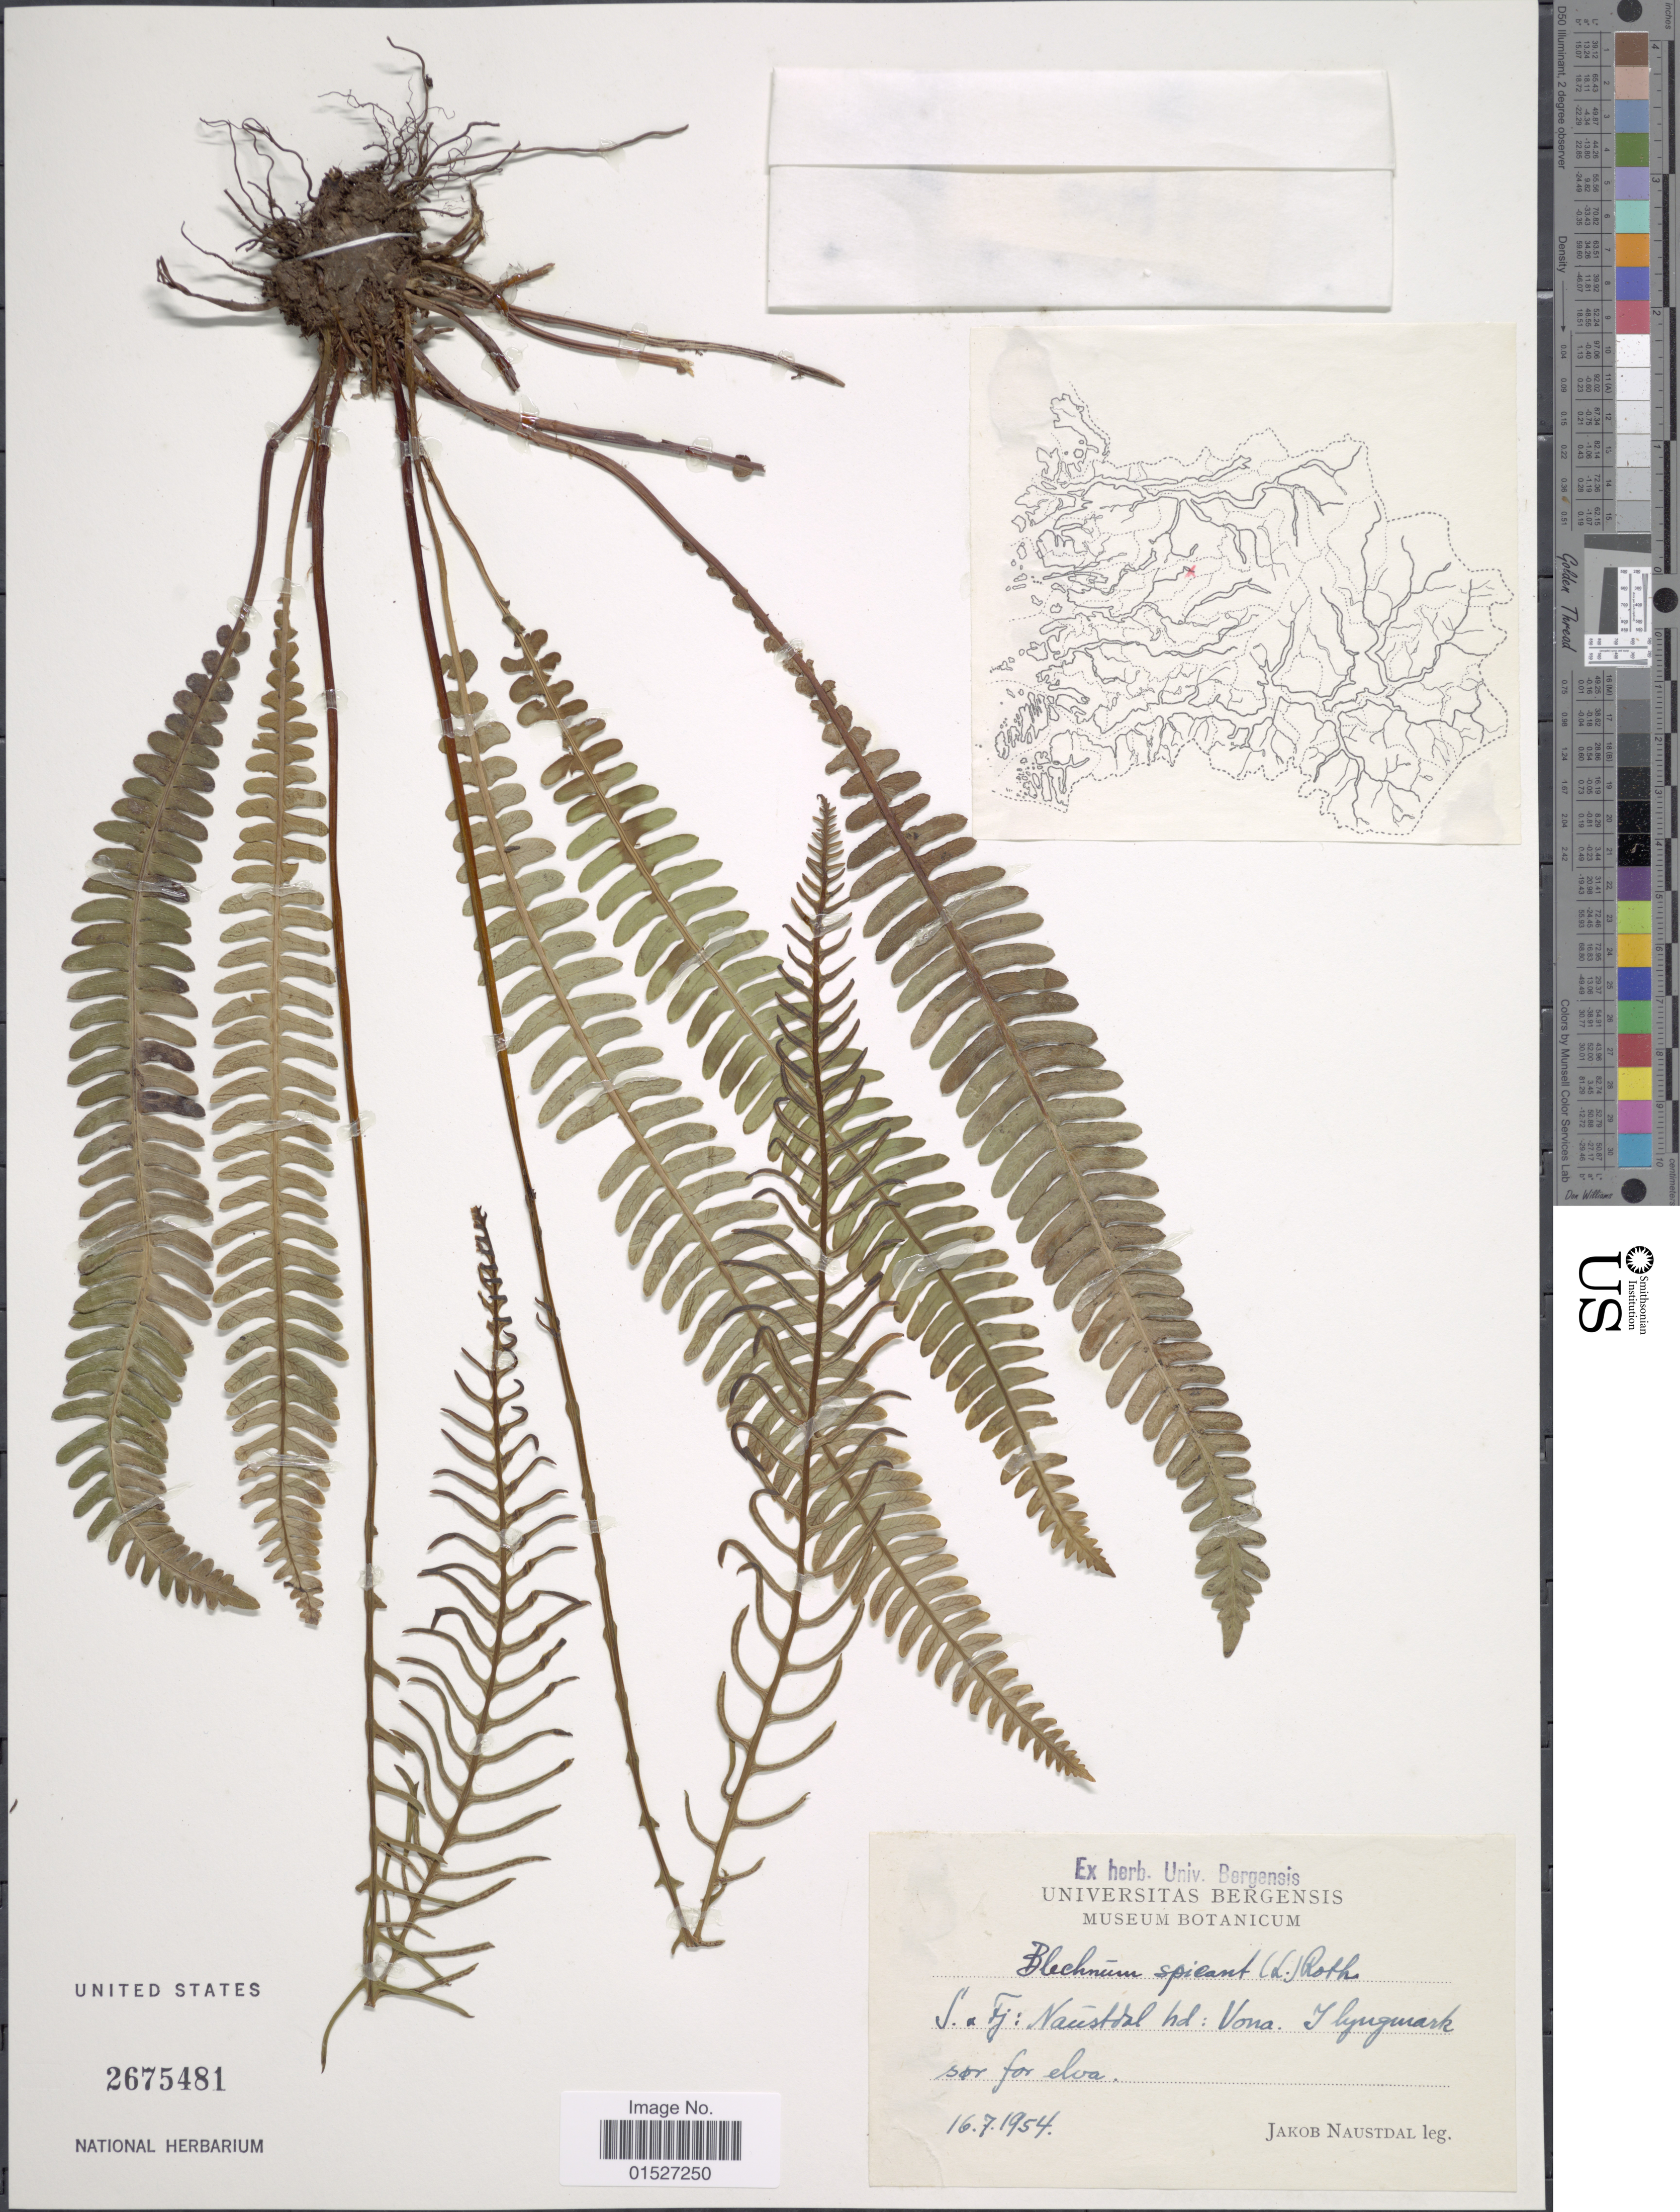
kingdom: Plantae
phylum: Tracheophyta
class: Polypodiopsida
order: Polypodiales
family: Blechnaceae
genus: Blechnum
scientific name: Blechnum spicant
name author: (L.) Sm.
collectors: J. Naustdal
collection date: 1954-07-16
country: Norway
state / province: Sogn og Fjordane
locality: S. o Fj: Naustdal hd: Vona. I lyngmark sor for elva.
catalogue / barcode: US 2675481